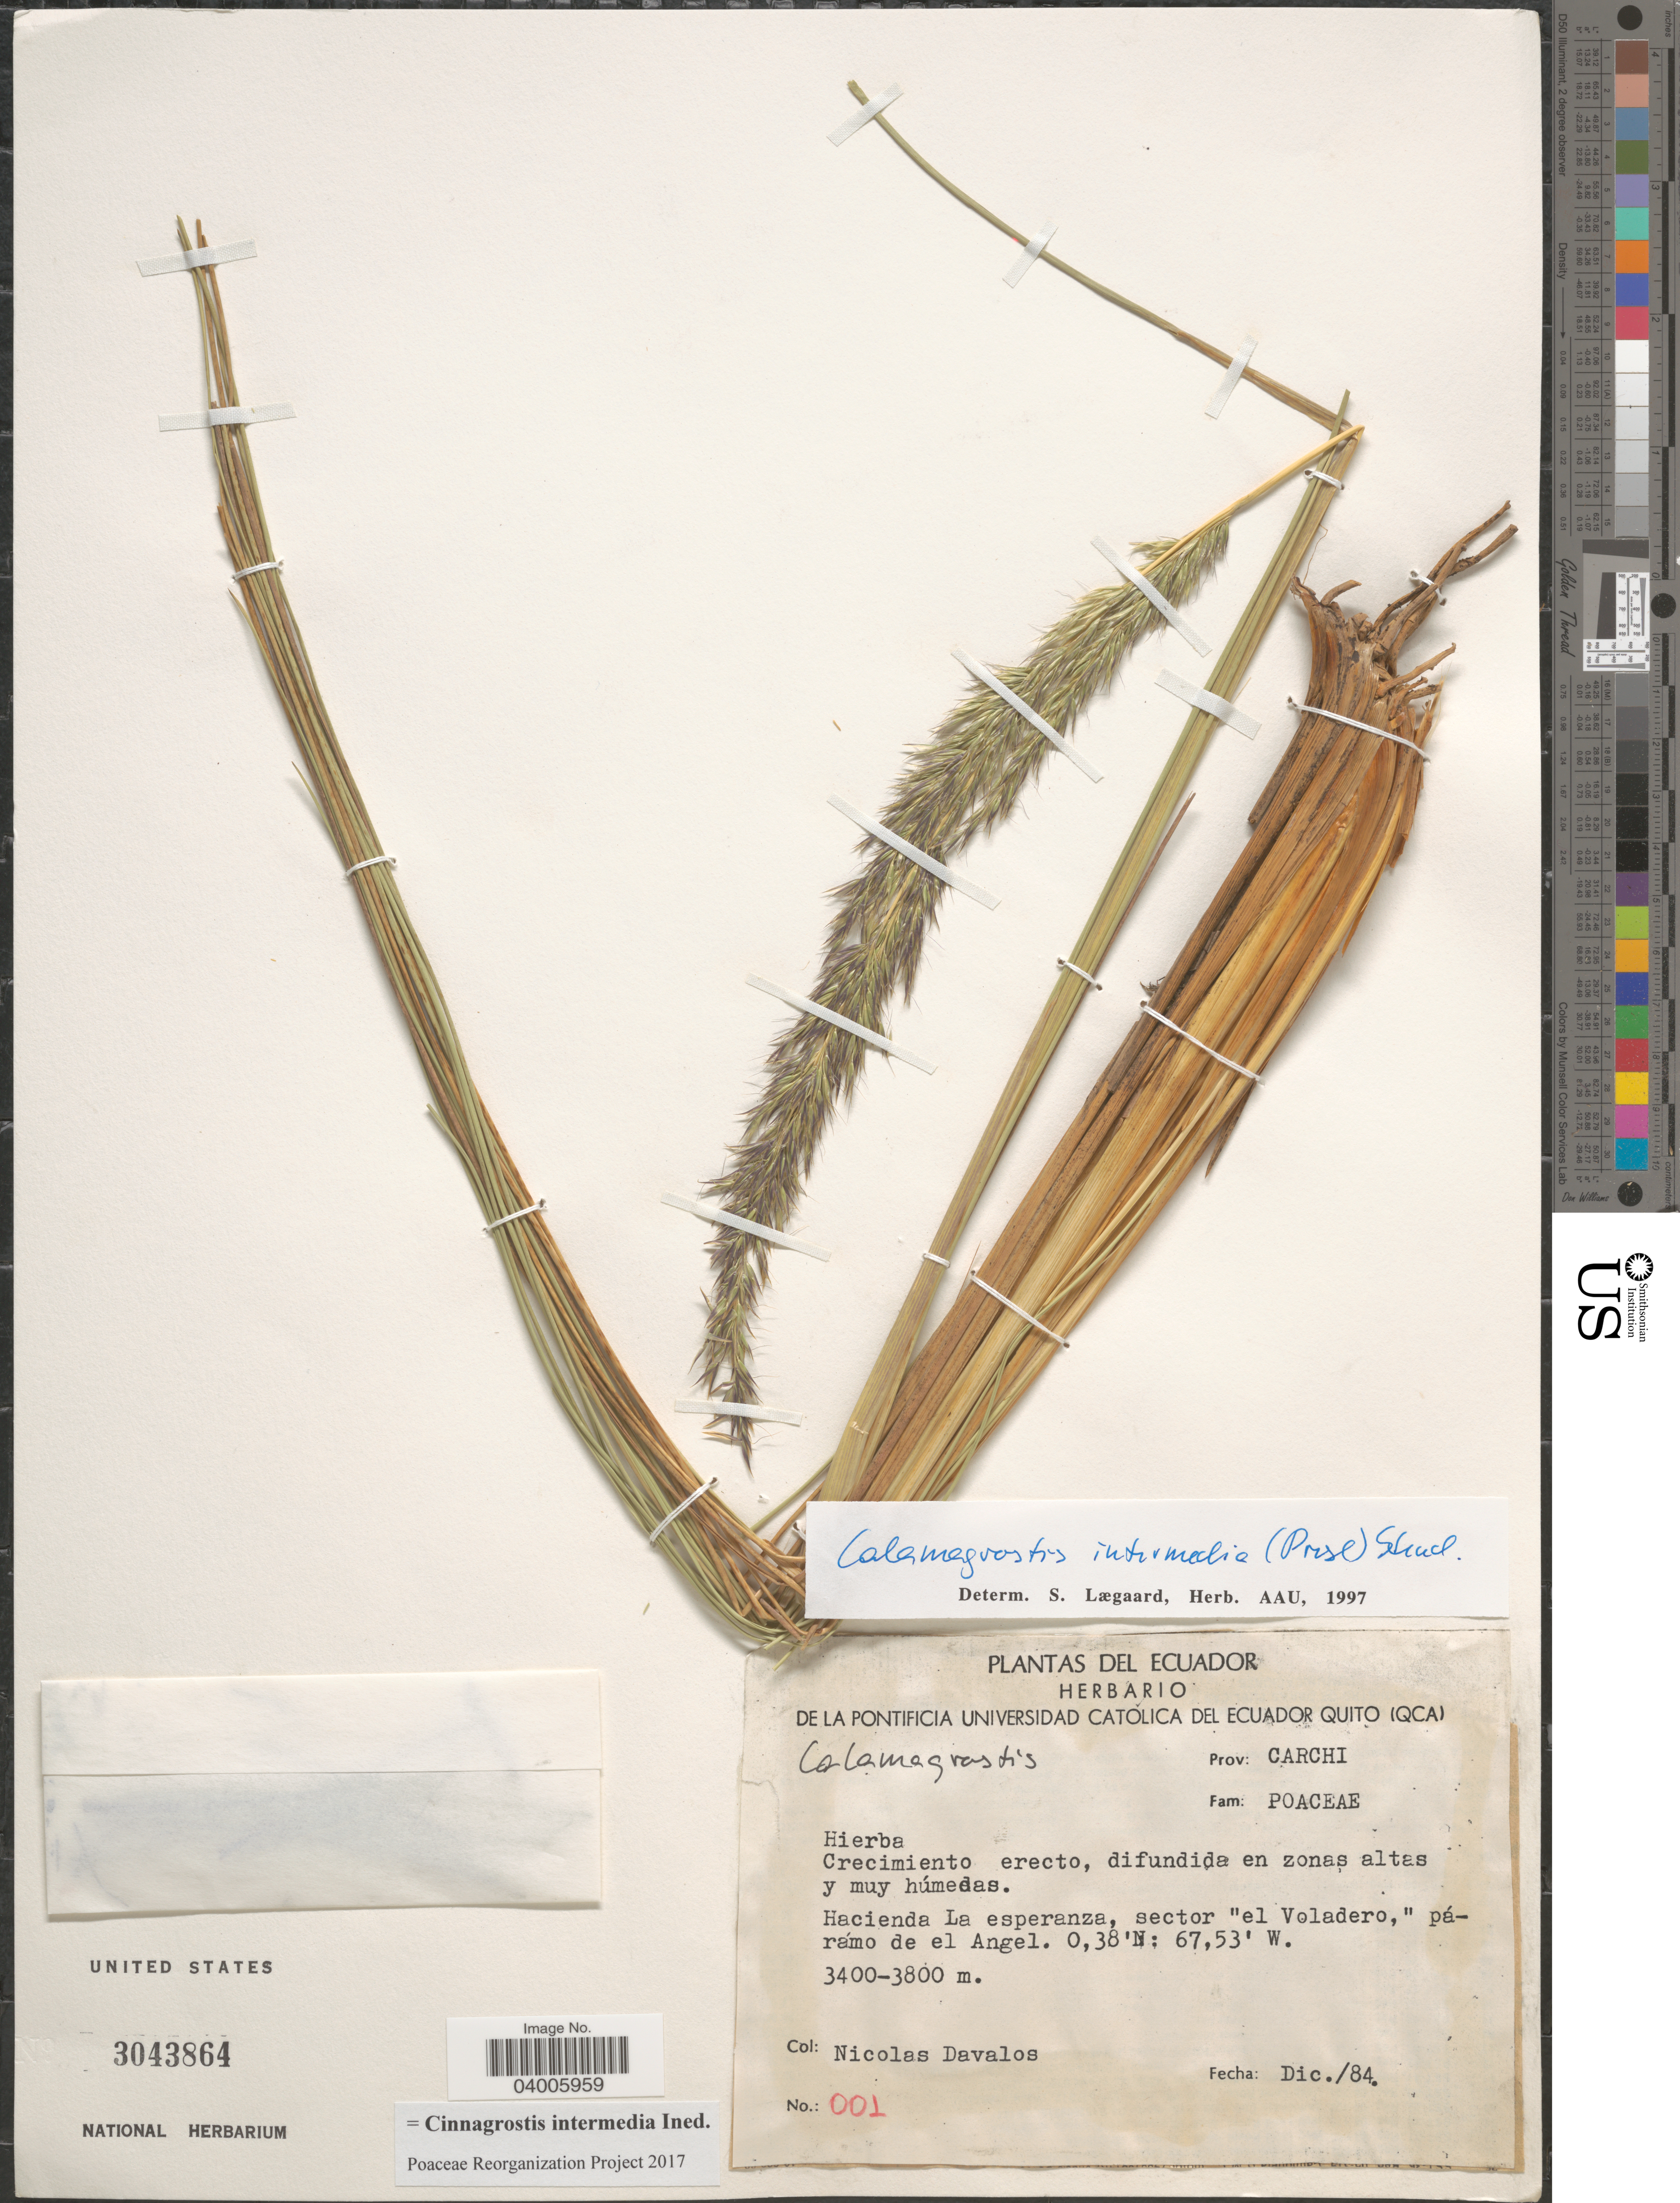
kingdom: Plantae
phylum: Tracheophyta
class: Liliopsida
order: Poales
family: Poaceae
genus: Cinnagrostis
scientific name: Cinnagrostis intermedia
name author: (J. Presl) P.M. Peterson et al.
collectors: N. Davalos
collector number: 001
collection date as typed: Transcribed d/m/y: /12/84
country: Ecuador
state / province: Carchi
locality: Hacienda La esperanza, sector "el Voladero," párámo de el Angel.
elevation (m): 3400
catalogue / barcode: US 3043864